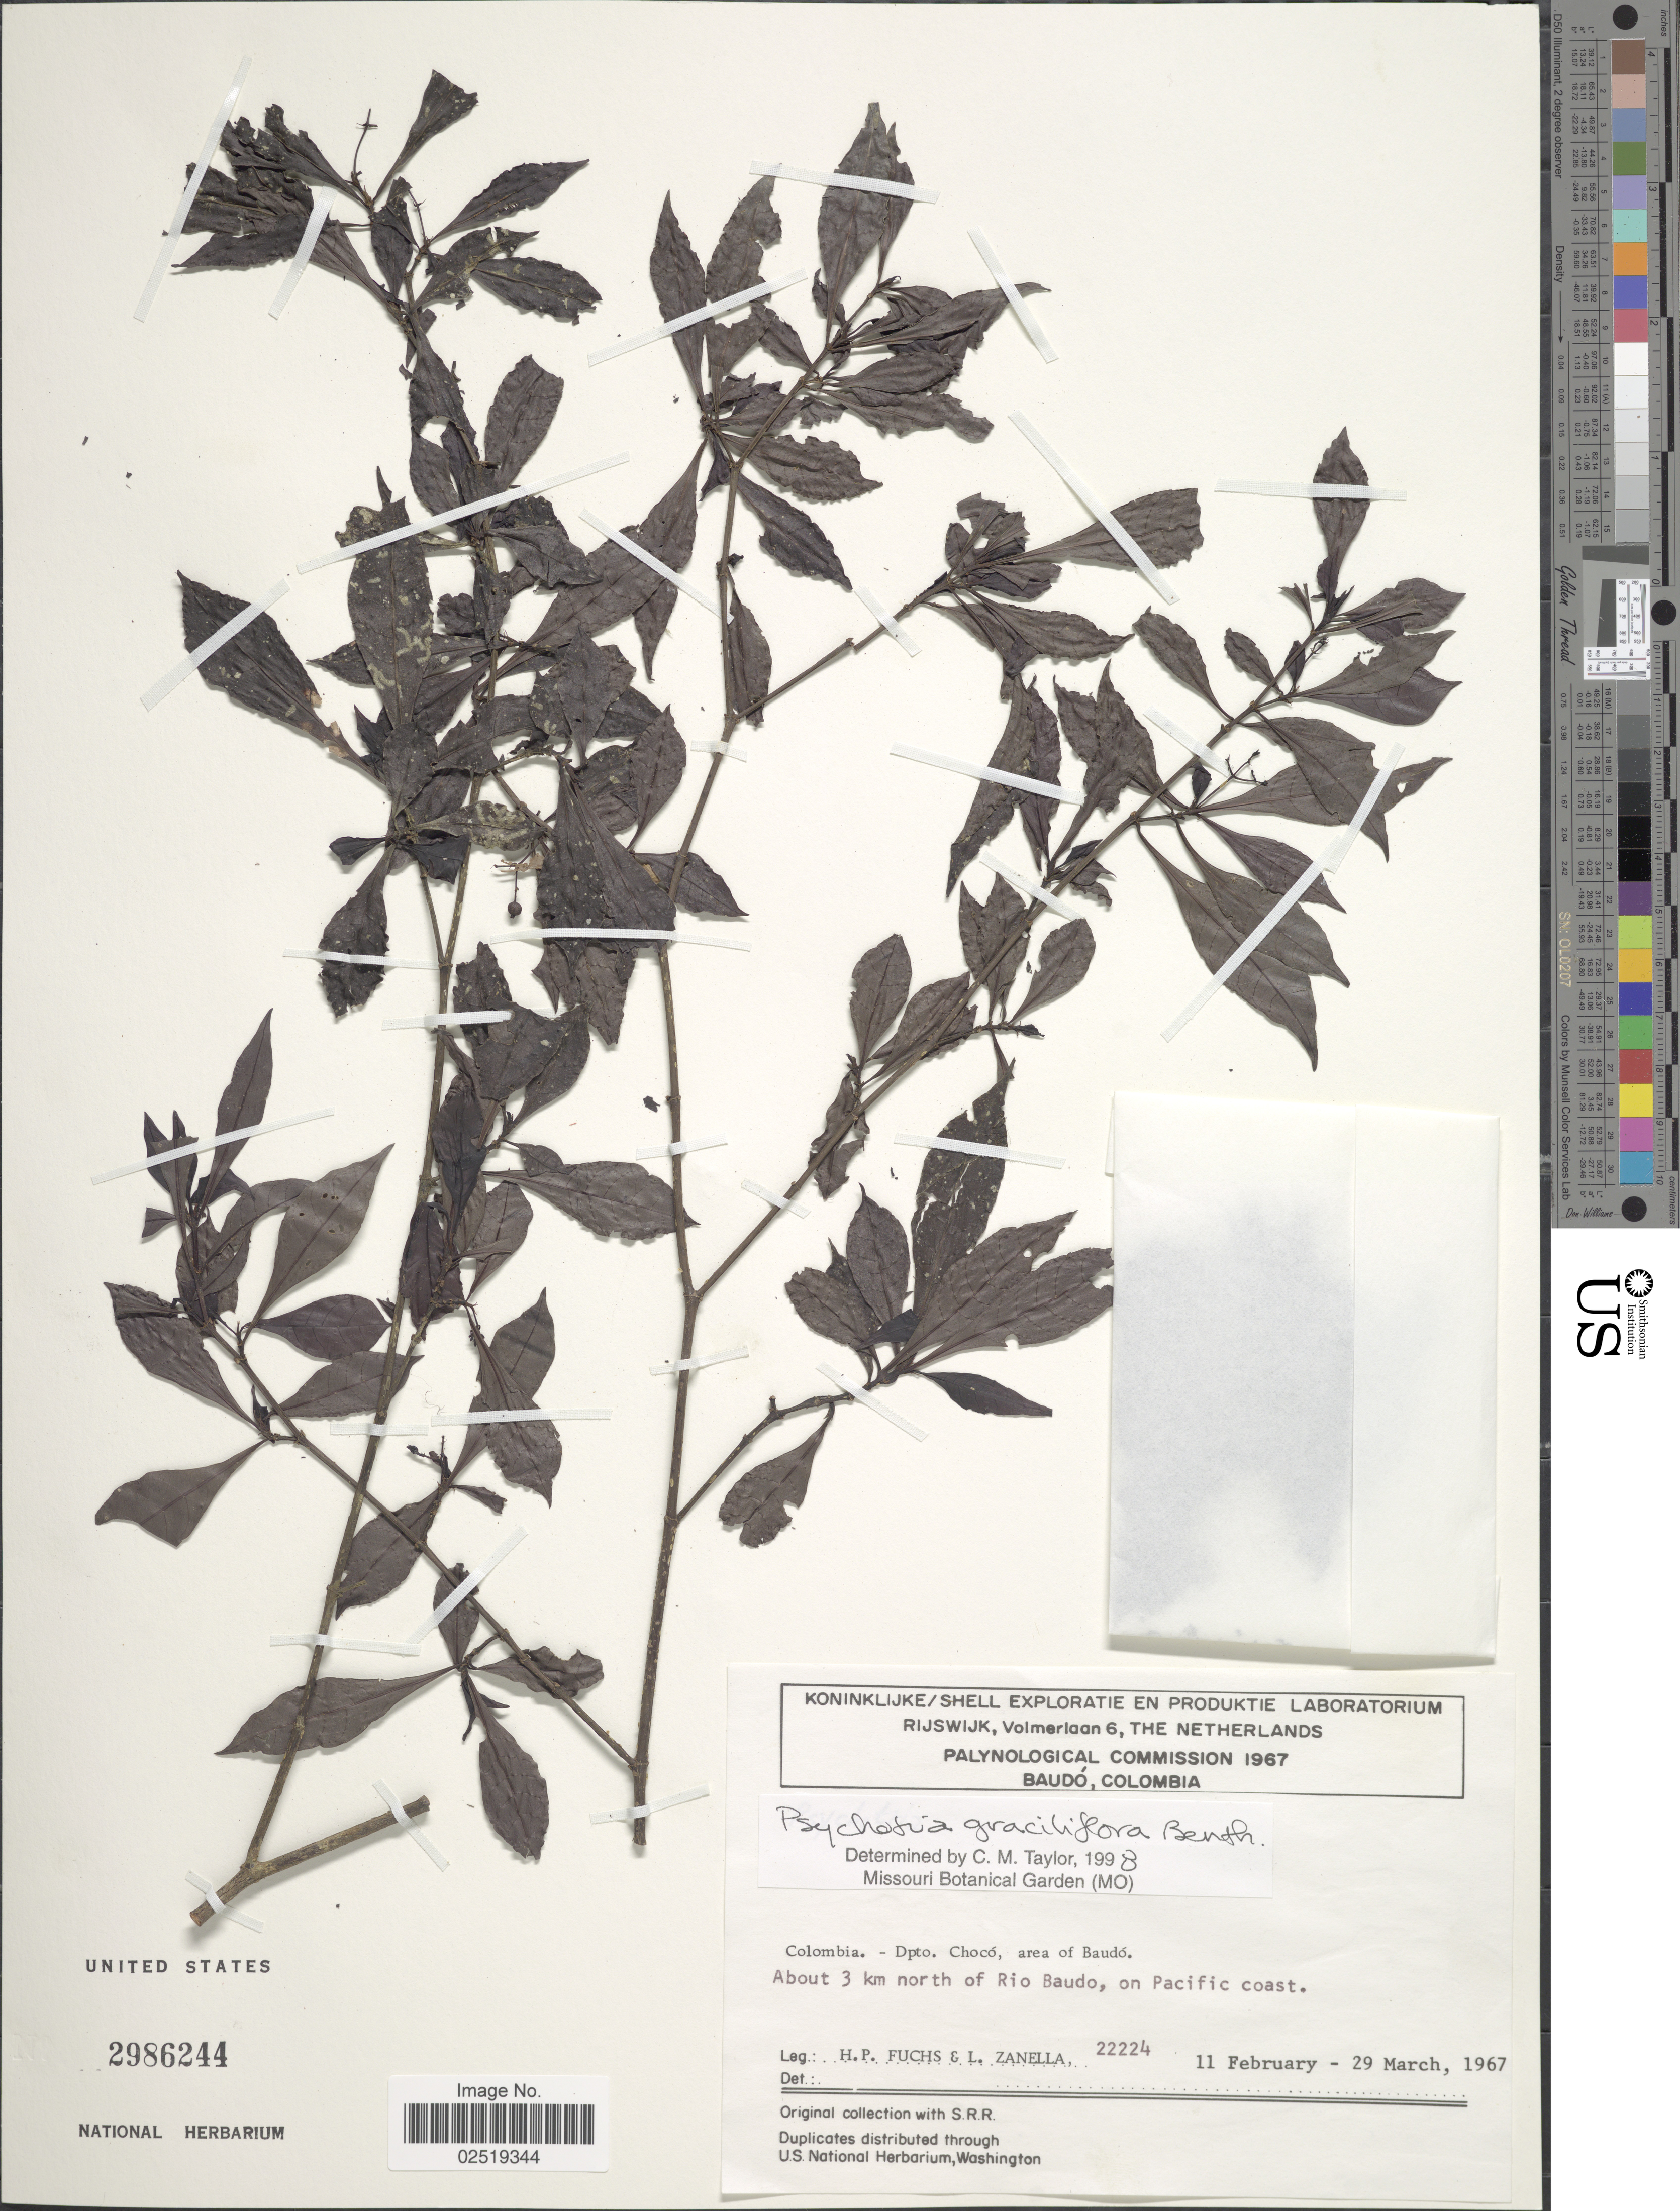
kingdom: Plantae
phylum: Tracheophyta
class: Magnoliopsida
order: Gentianales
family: Rubiaceae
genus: Psychotria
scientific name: Psychotria graciliflora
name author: Benth.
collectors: H. P. Fuchs & L. Zanella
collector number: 22224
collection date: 1967-02-11/1967-03-29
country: Colombia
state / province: Chocó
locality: Dpto. Choco, area of Baudo. About 3 km north of Rio Baudo, on Pacific coast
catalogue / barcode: US 2986244